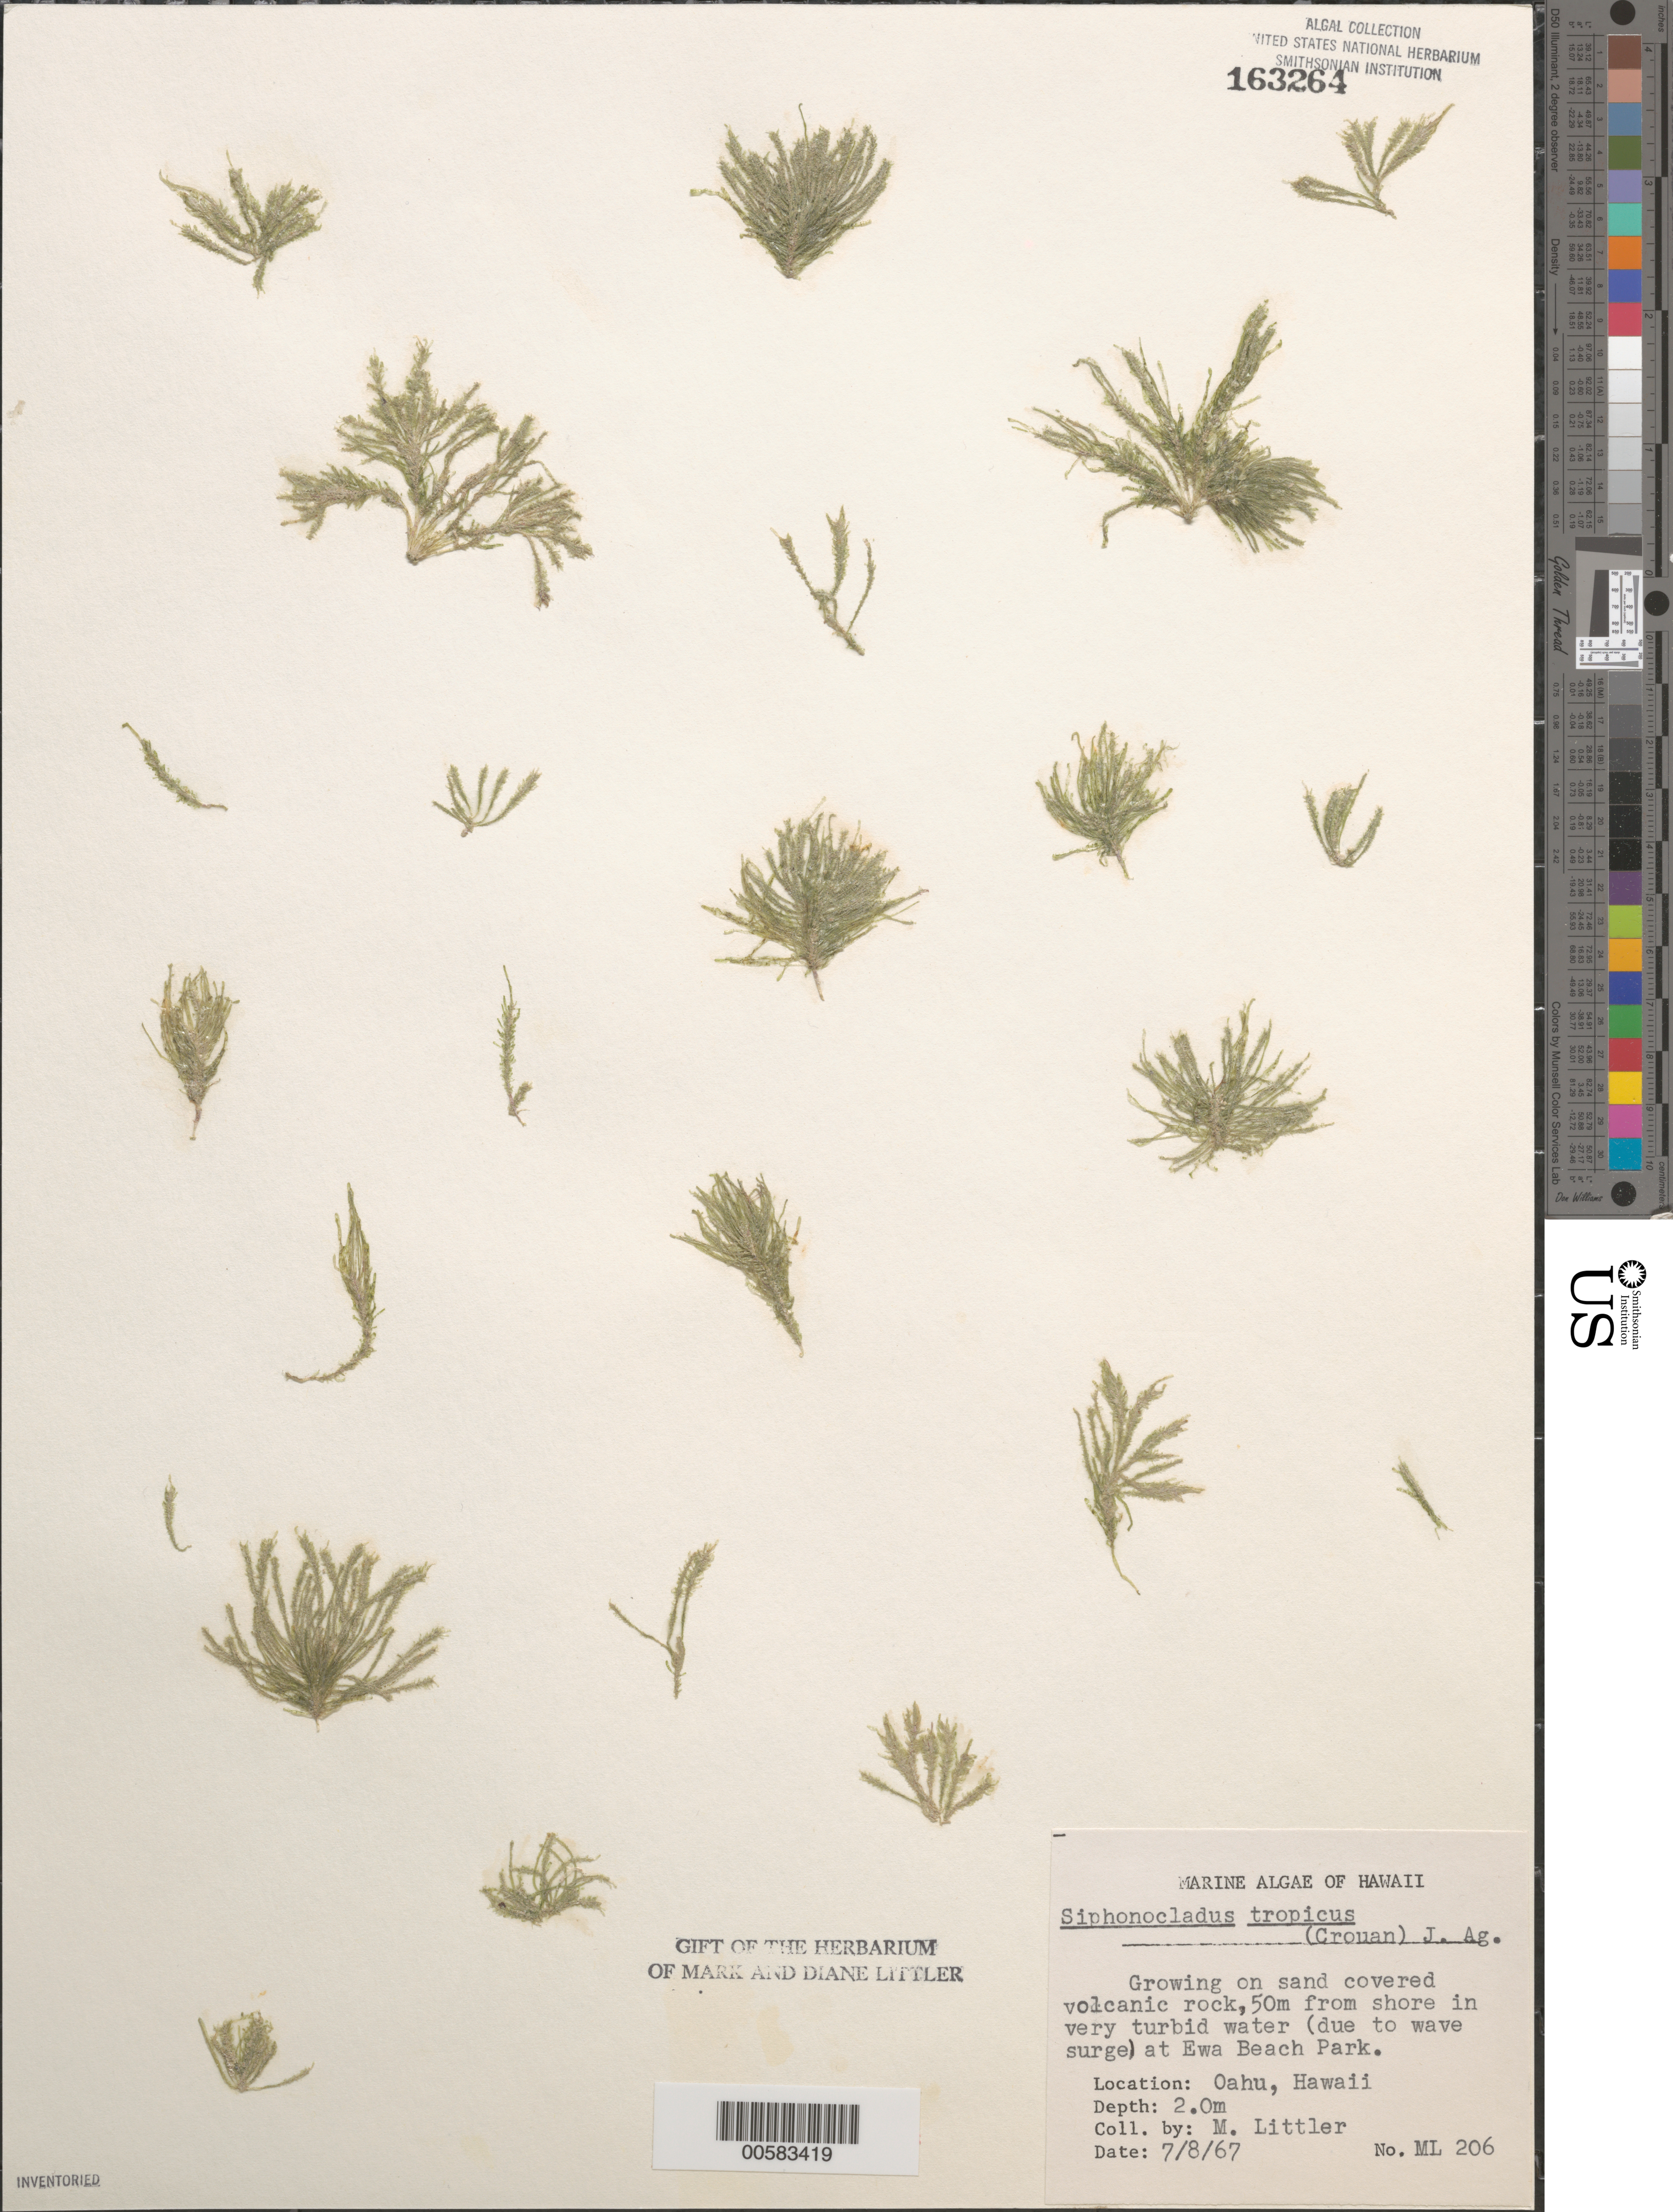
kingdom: Plantae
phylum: Chlorophyta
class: Ulvophyceae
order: Siphonocladales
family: Siphonocladaceae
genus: Siphonocladus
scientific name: Siphonocladus tropicus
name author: (P. Crouan & H. Crouan) J. Agardh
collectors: M. M. Littler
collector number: ML 206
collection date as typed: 08 Jul 1967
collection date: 1967-07-08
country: United States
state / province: Hawaii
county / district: Honolulu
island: Oahu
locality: Ewa Beach Park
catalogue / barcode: US 163264